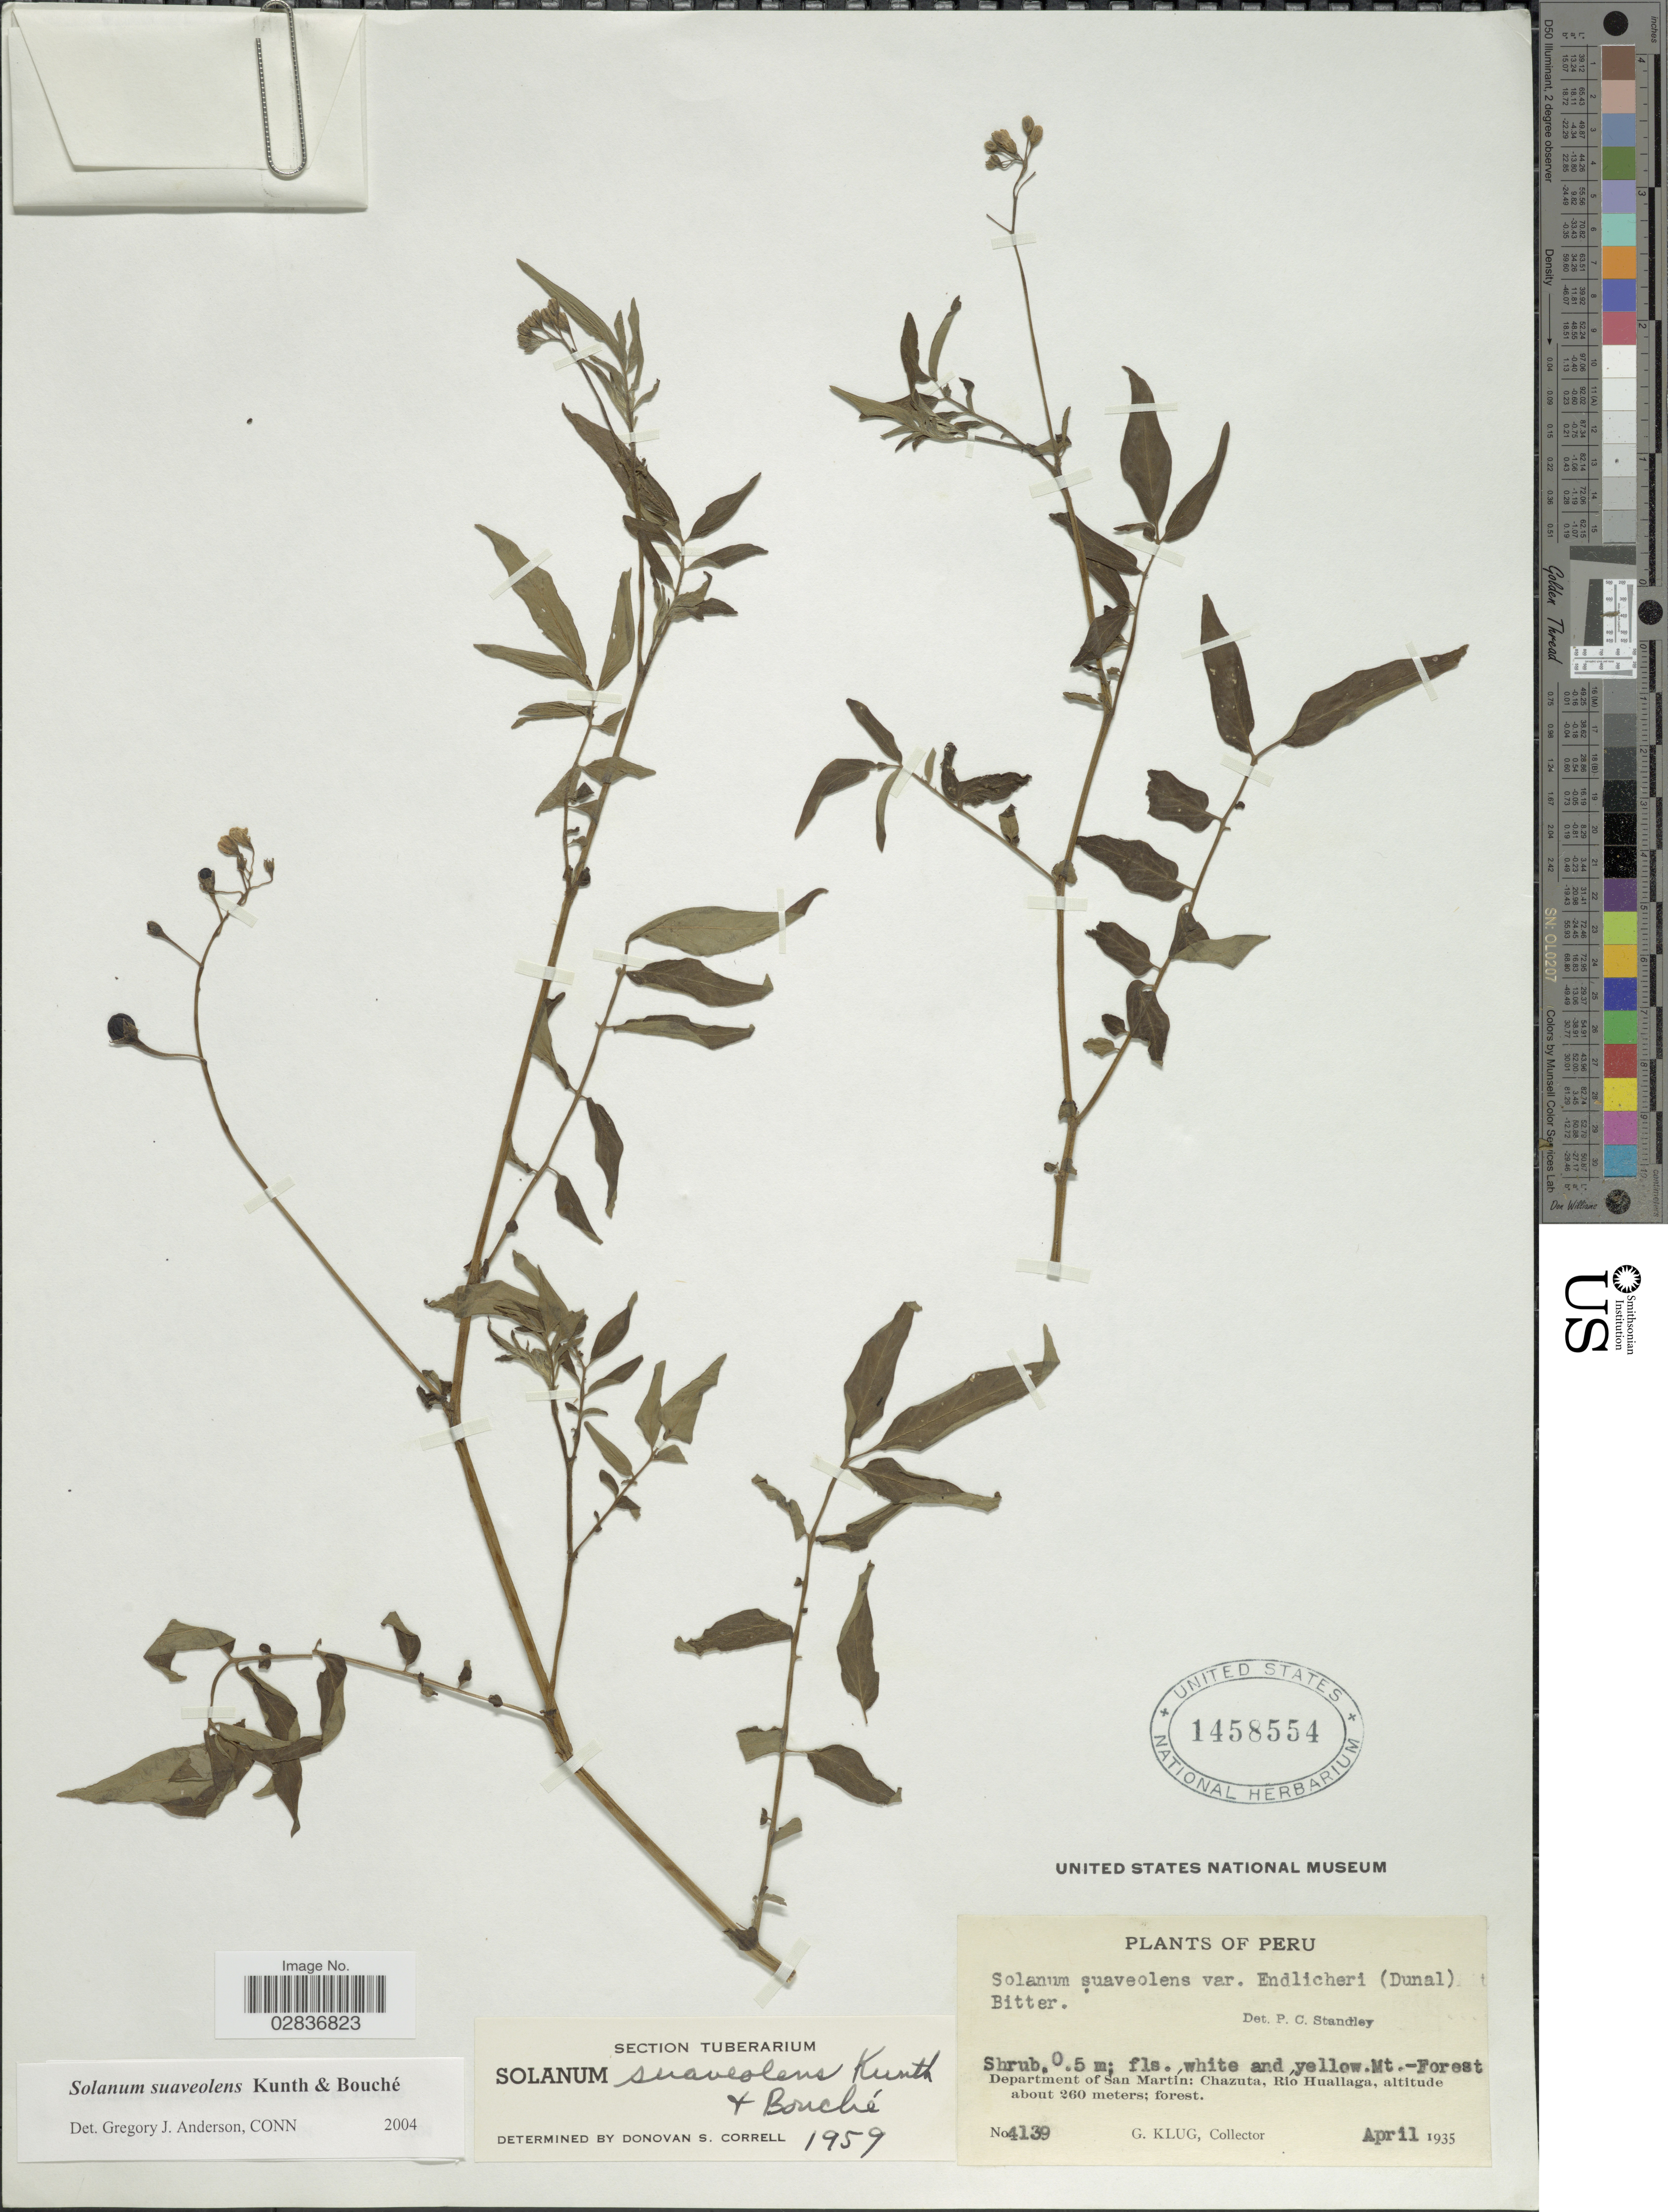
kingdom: Plantae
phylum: Tracheophyta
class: Magnoliopsida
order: Solanales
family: Solanaceae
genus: Solanum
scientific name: Solanum suaveolens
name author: Kunth & C.D. Bouché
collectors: G. Klug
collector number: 4139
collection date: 1935-04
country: Peru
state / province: San Martín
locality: Department of San Martín: Chazuta, Río Huallaga.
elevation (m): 260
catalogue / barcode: US 1458554